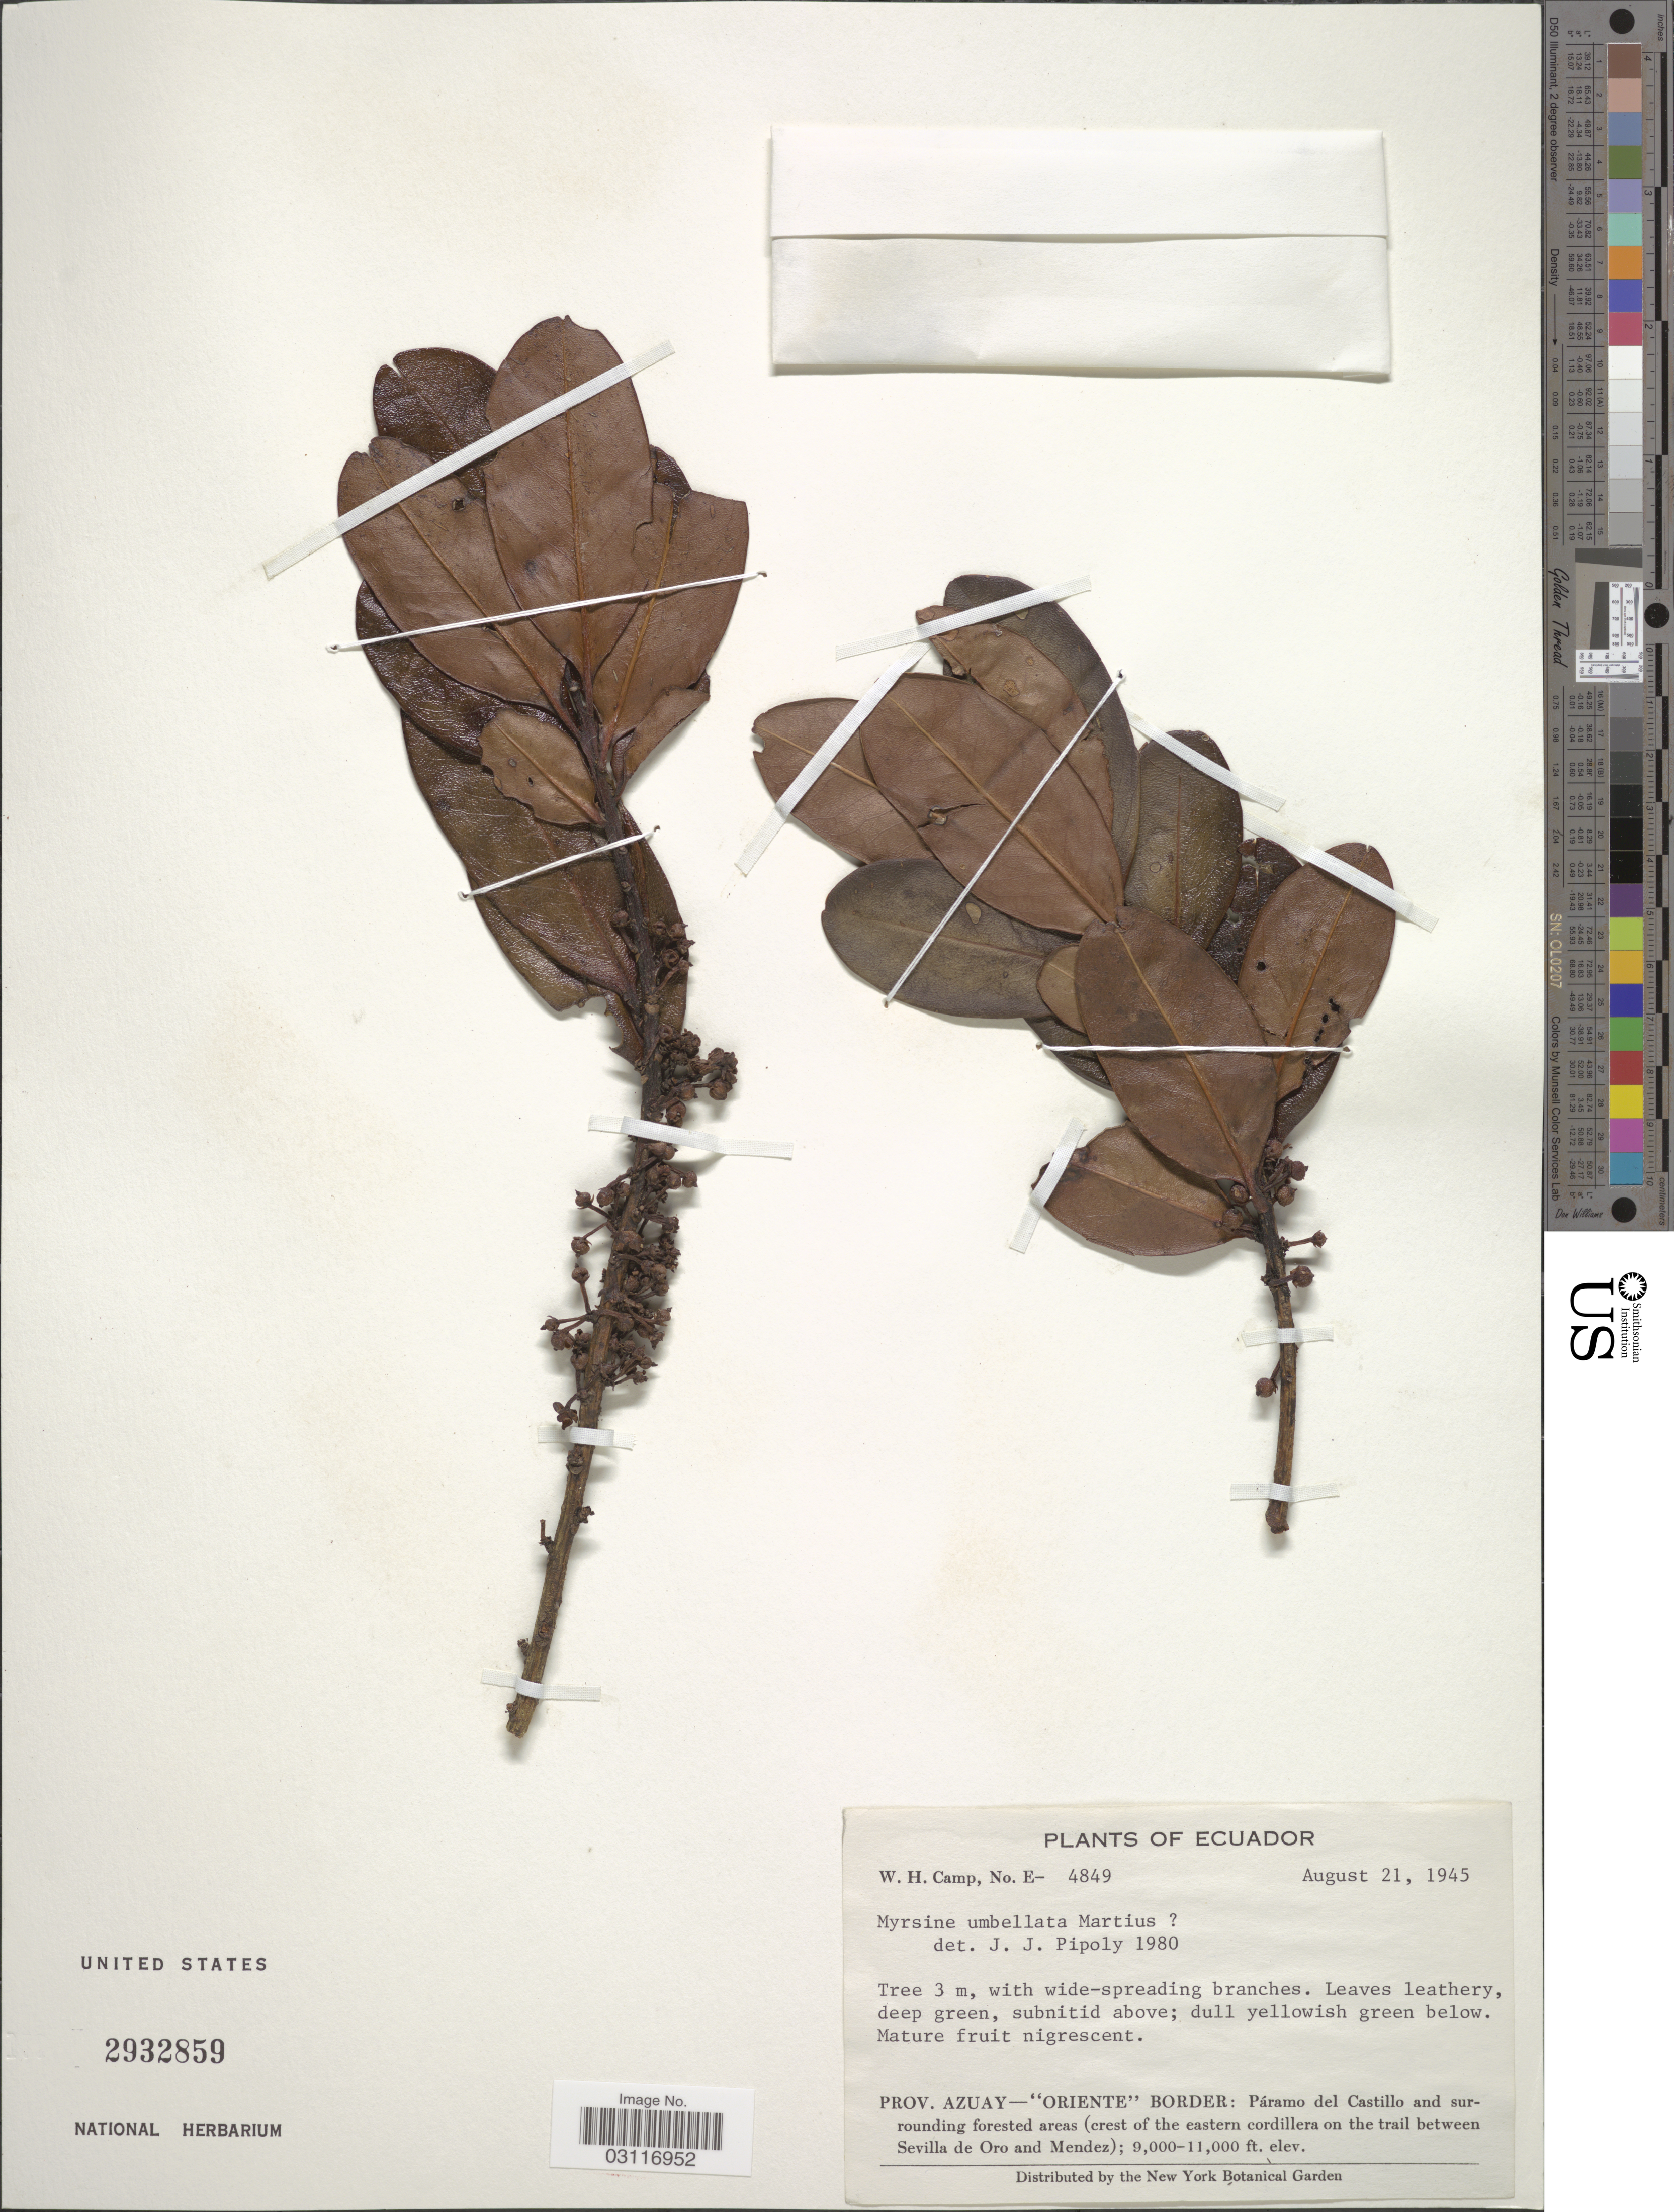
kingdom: Plantae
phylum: Tracheophyta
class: Magnoliopsida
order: Ericales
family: Primulaceae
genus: Myrsine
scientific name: Myrsine umbellata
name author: Mart.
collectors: W. H. Camp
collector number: E-4849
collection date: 1945-08-21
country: Ecuador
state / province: Azuay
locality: Oriente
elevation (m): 2743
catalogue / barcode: US 2932859